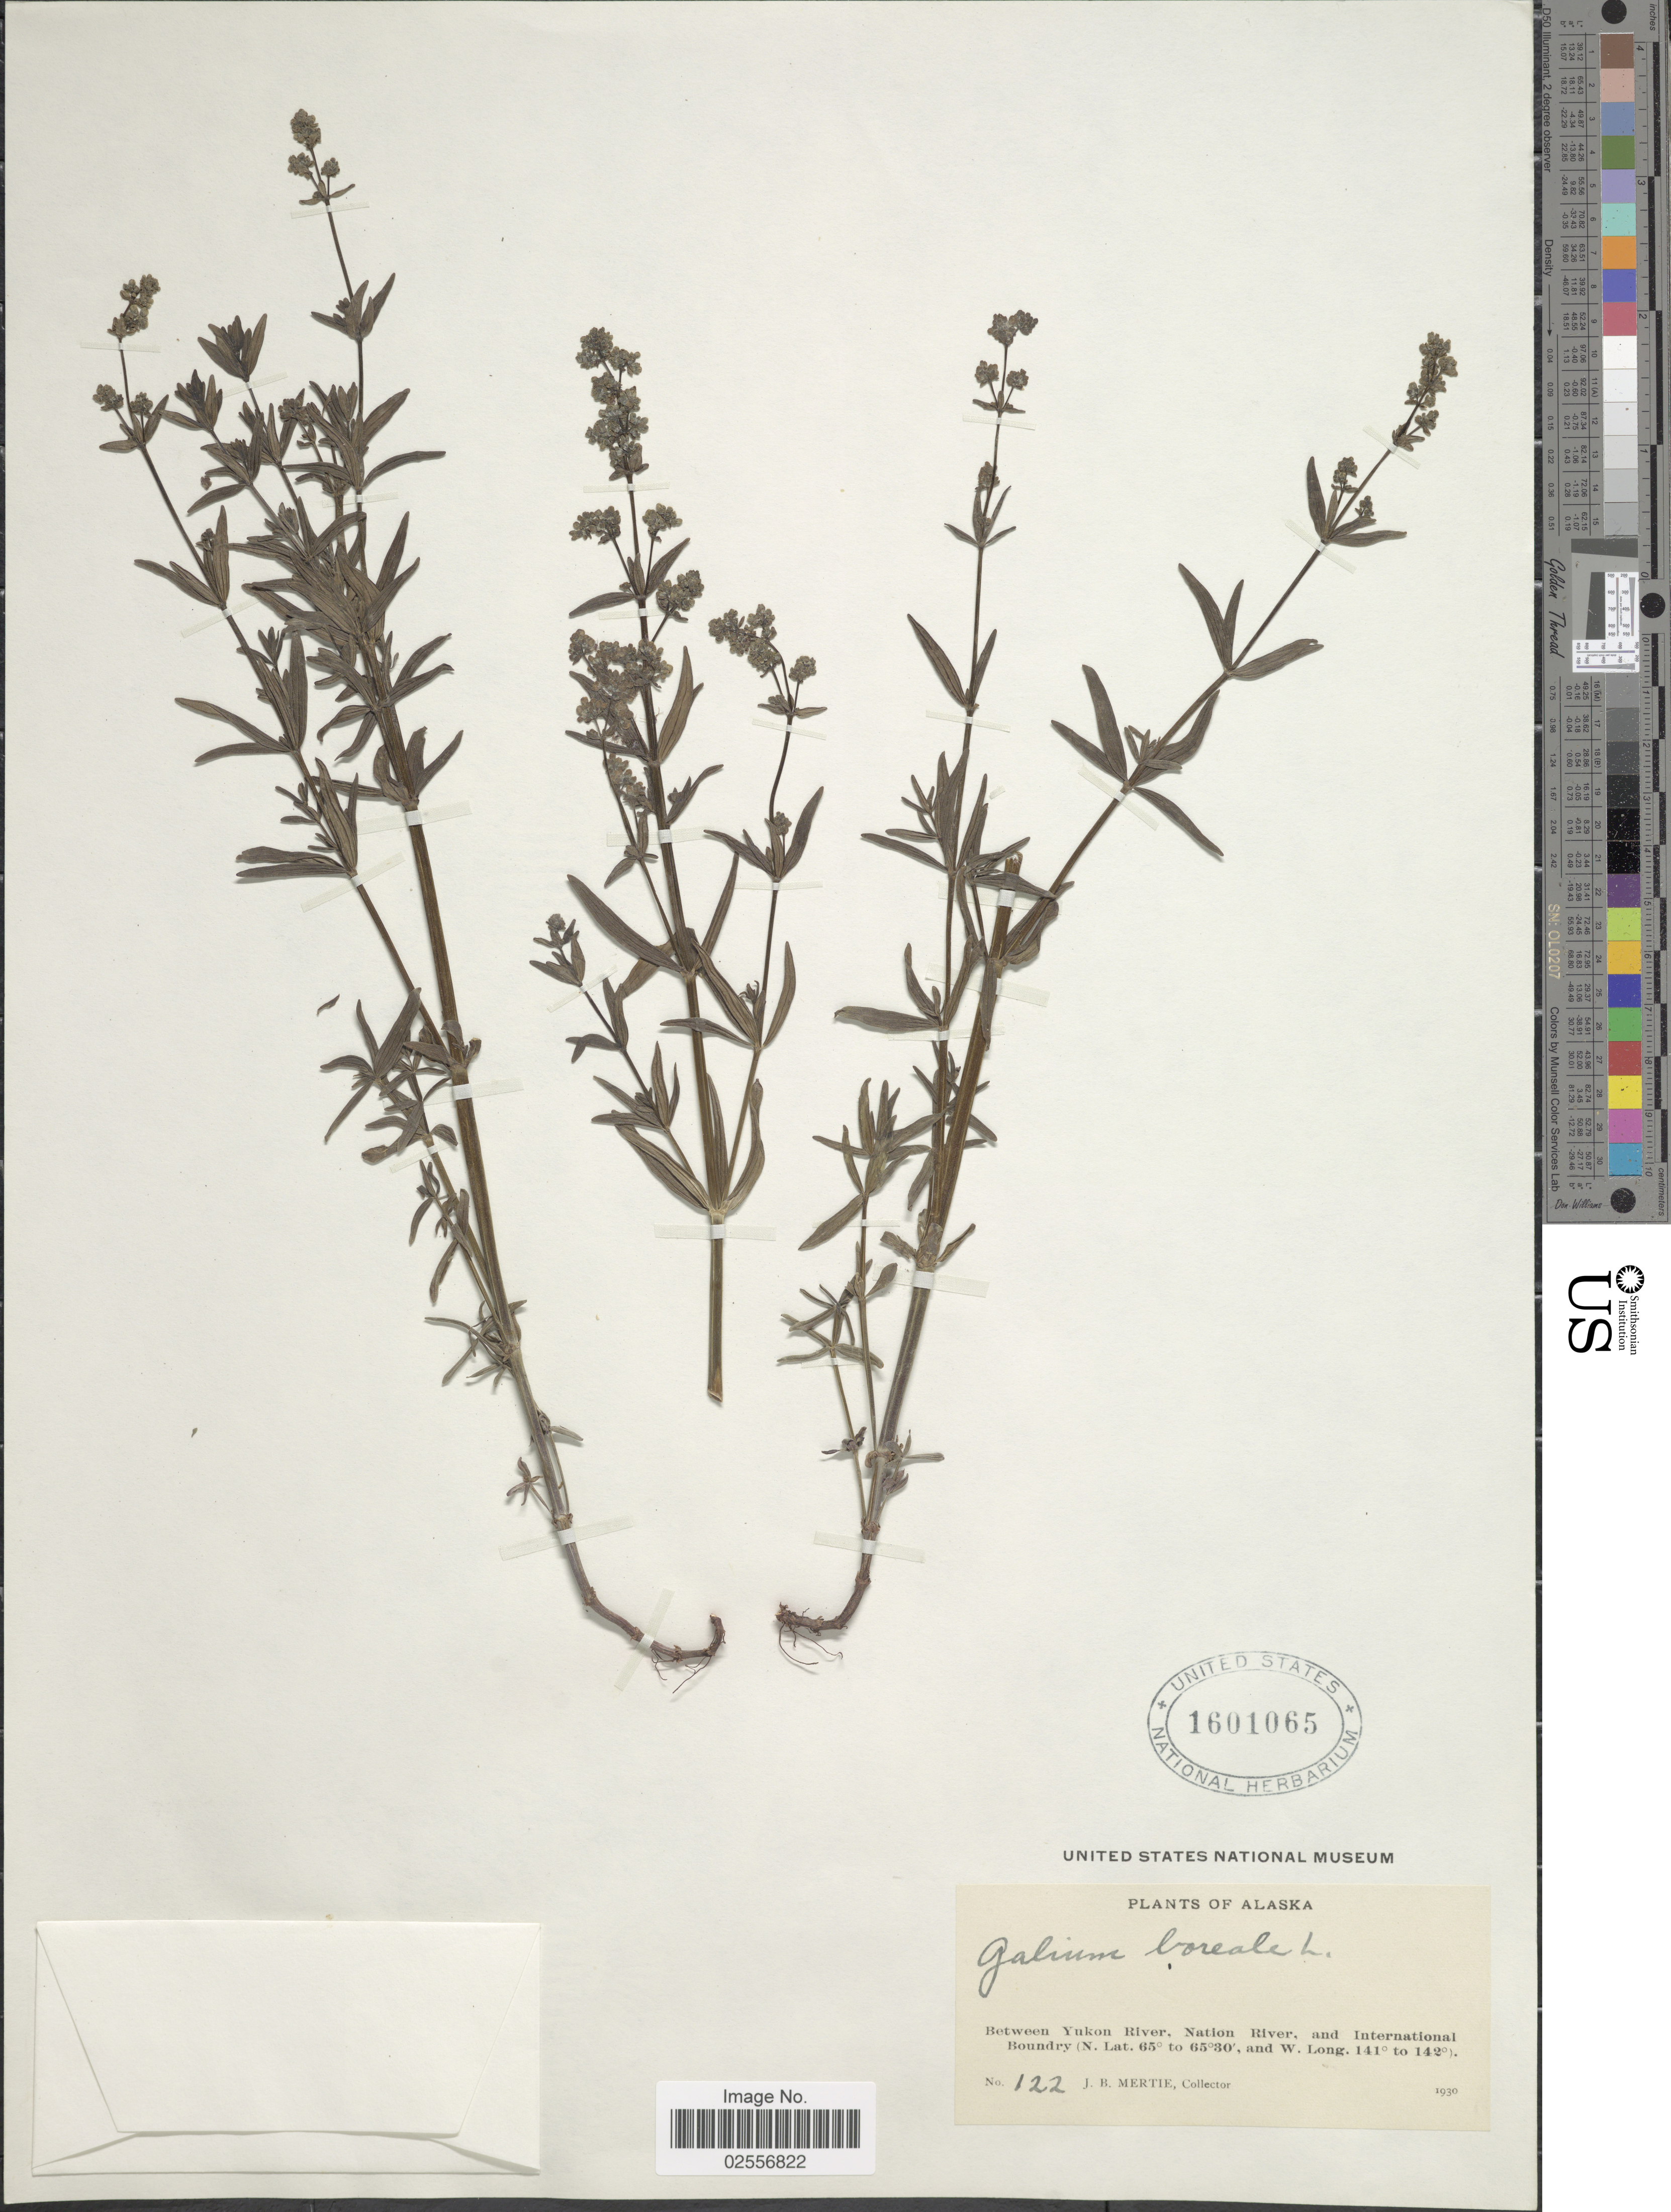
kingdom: Plantae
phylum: Tracheophyta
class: Magnoliopsida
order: Gentianales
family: Rubiaceae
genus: Galium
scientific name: Galium boreale L.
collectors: J. Mertie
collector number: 122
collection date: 1930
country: United States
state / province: Alaska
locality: Between Yukon River, Nation River, and International Boundary.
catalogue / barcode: US 1601065